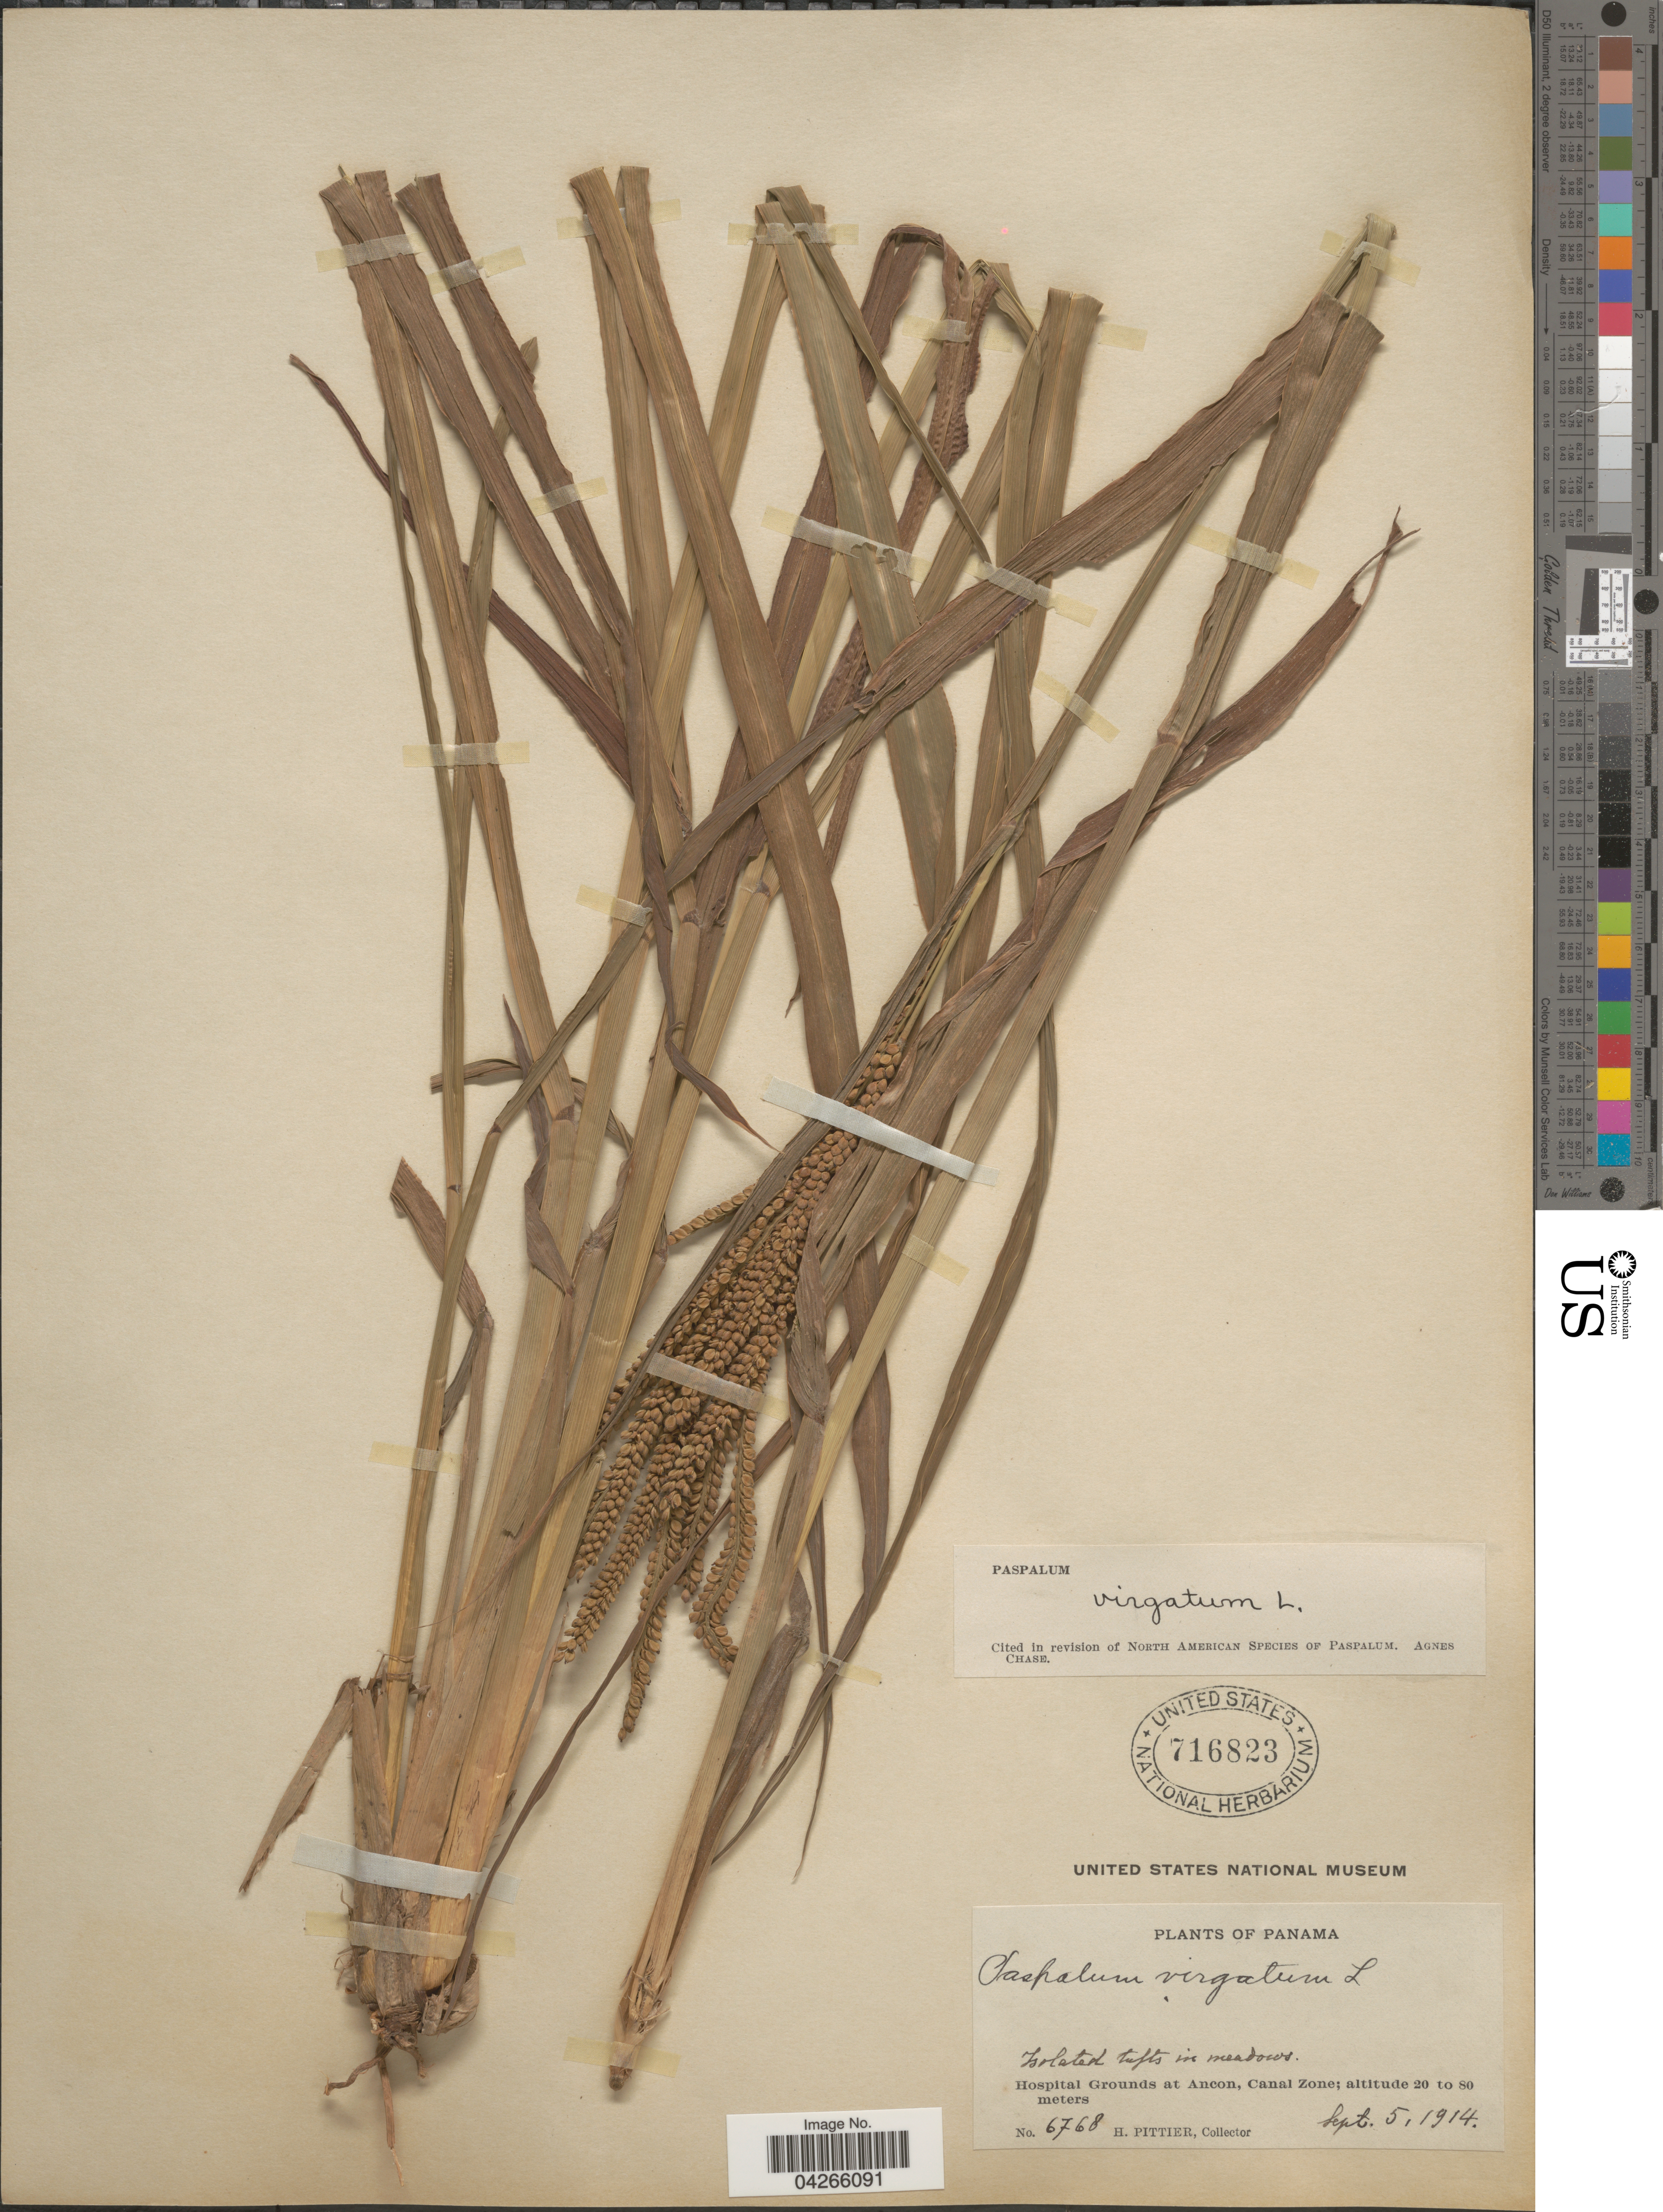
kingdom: Plantae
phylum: Tracheophyta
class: Liliopsida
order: Poales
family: Poaceae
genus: Paspalum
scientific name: Paspalum virgatum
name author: L.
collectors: H. F. Pittier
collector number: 6768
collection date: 1914-09-05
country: Panama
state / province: Colón / Panamá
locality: In meadows. Hospital Grounds at Ancon, Canal Zone.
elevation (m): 20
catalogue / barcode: US 716823